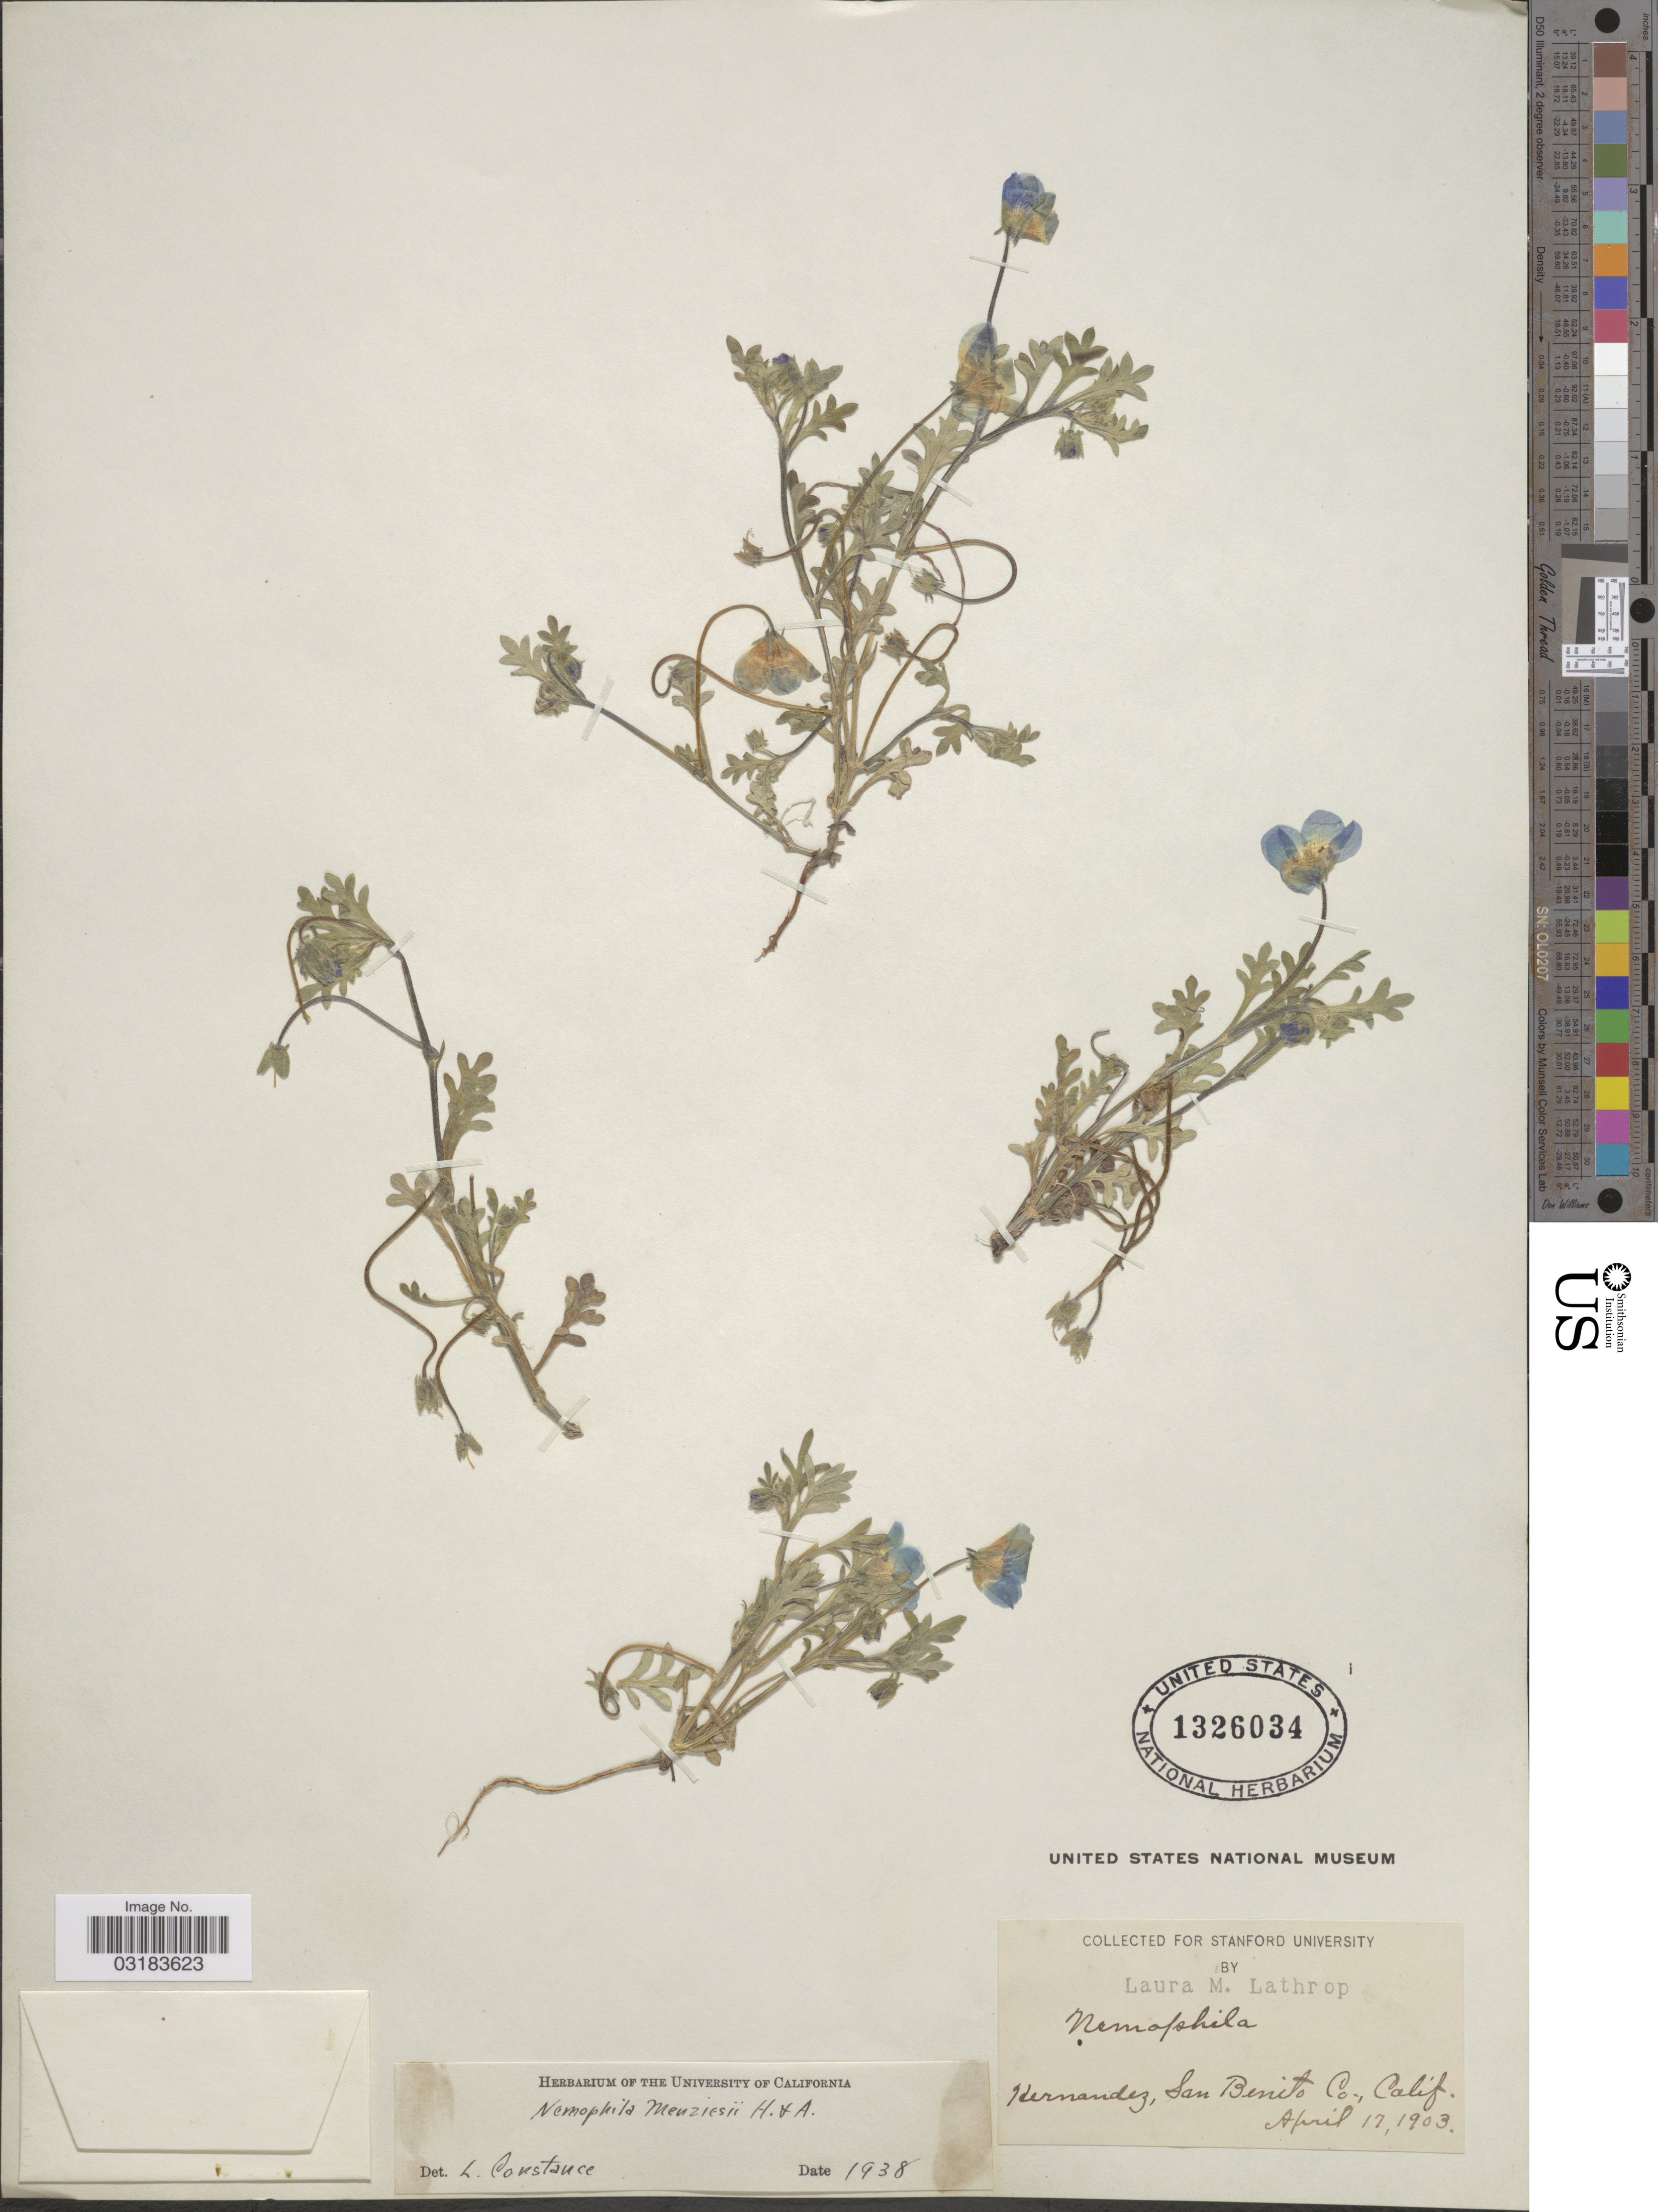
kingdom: Plantae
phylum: Tracheophyta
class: Magnoliopsida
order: Boraginales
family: Hydrophyllaceae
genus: Nemophila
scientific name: Nemophila menziesii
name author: Hook. & Arn.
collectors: L. M. Lathrop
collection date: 1903-04-17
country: United States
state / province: California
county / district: San Benito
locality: Hernandez, San Benito Co.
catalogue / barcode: US 1326034